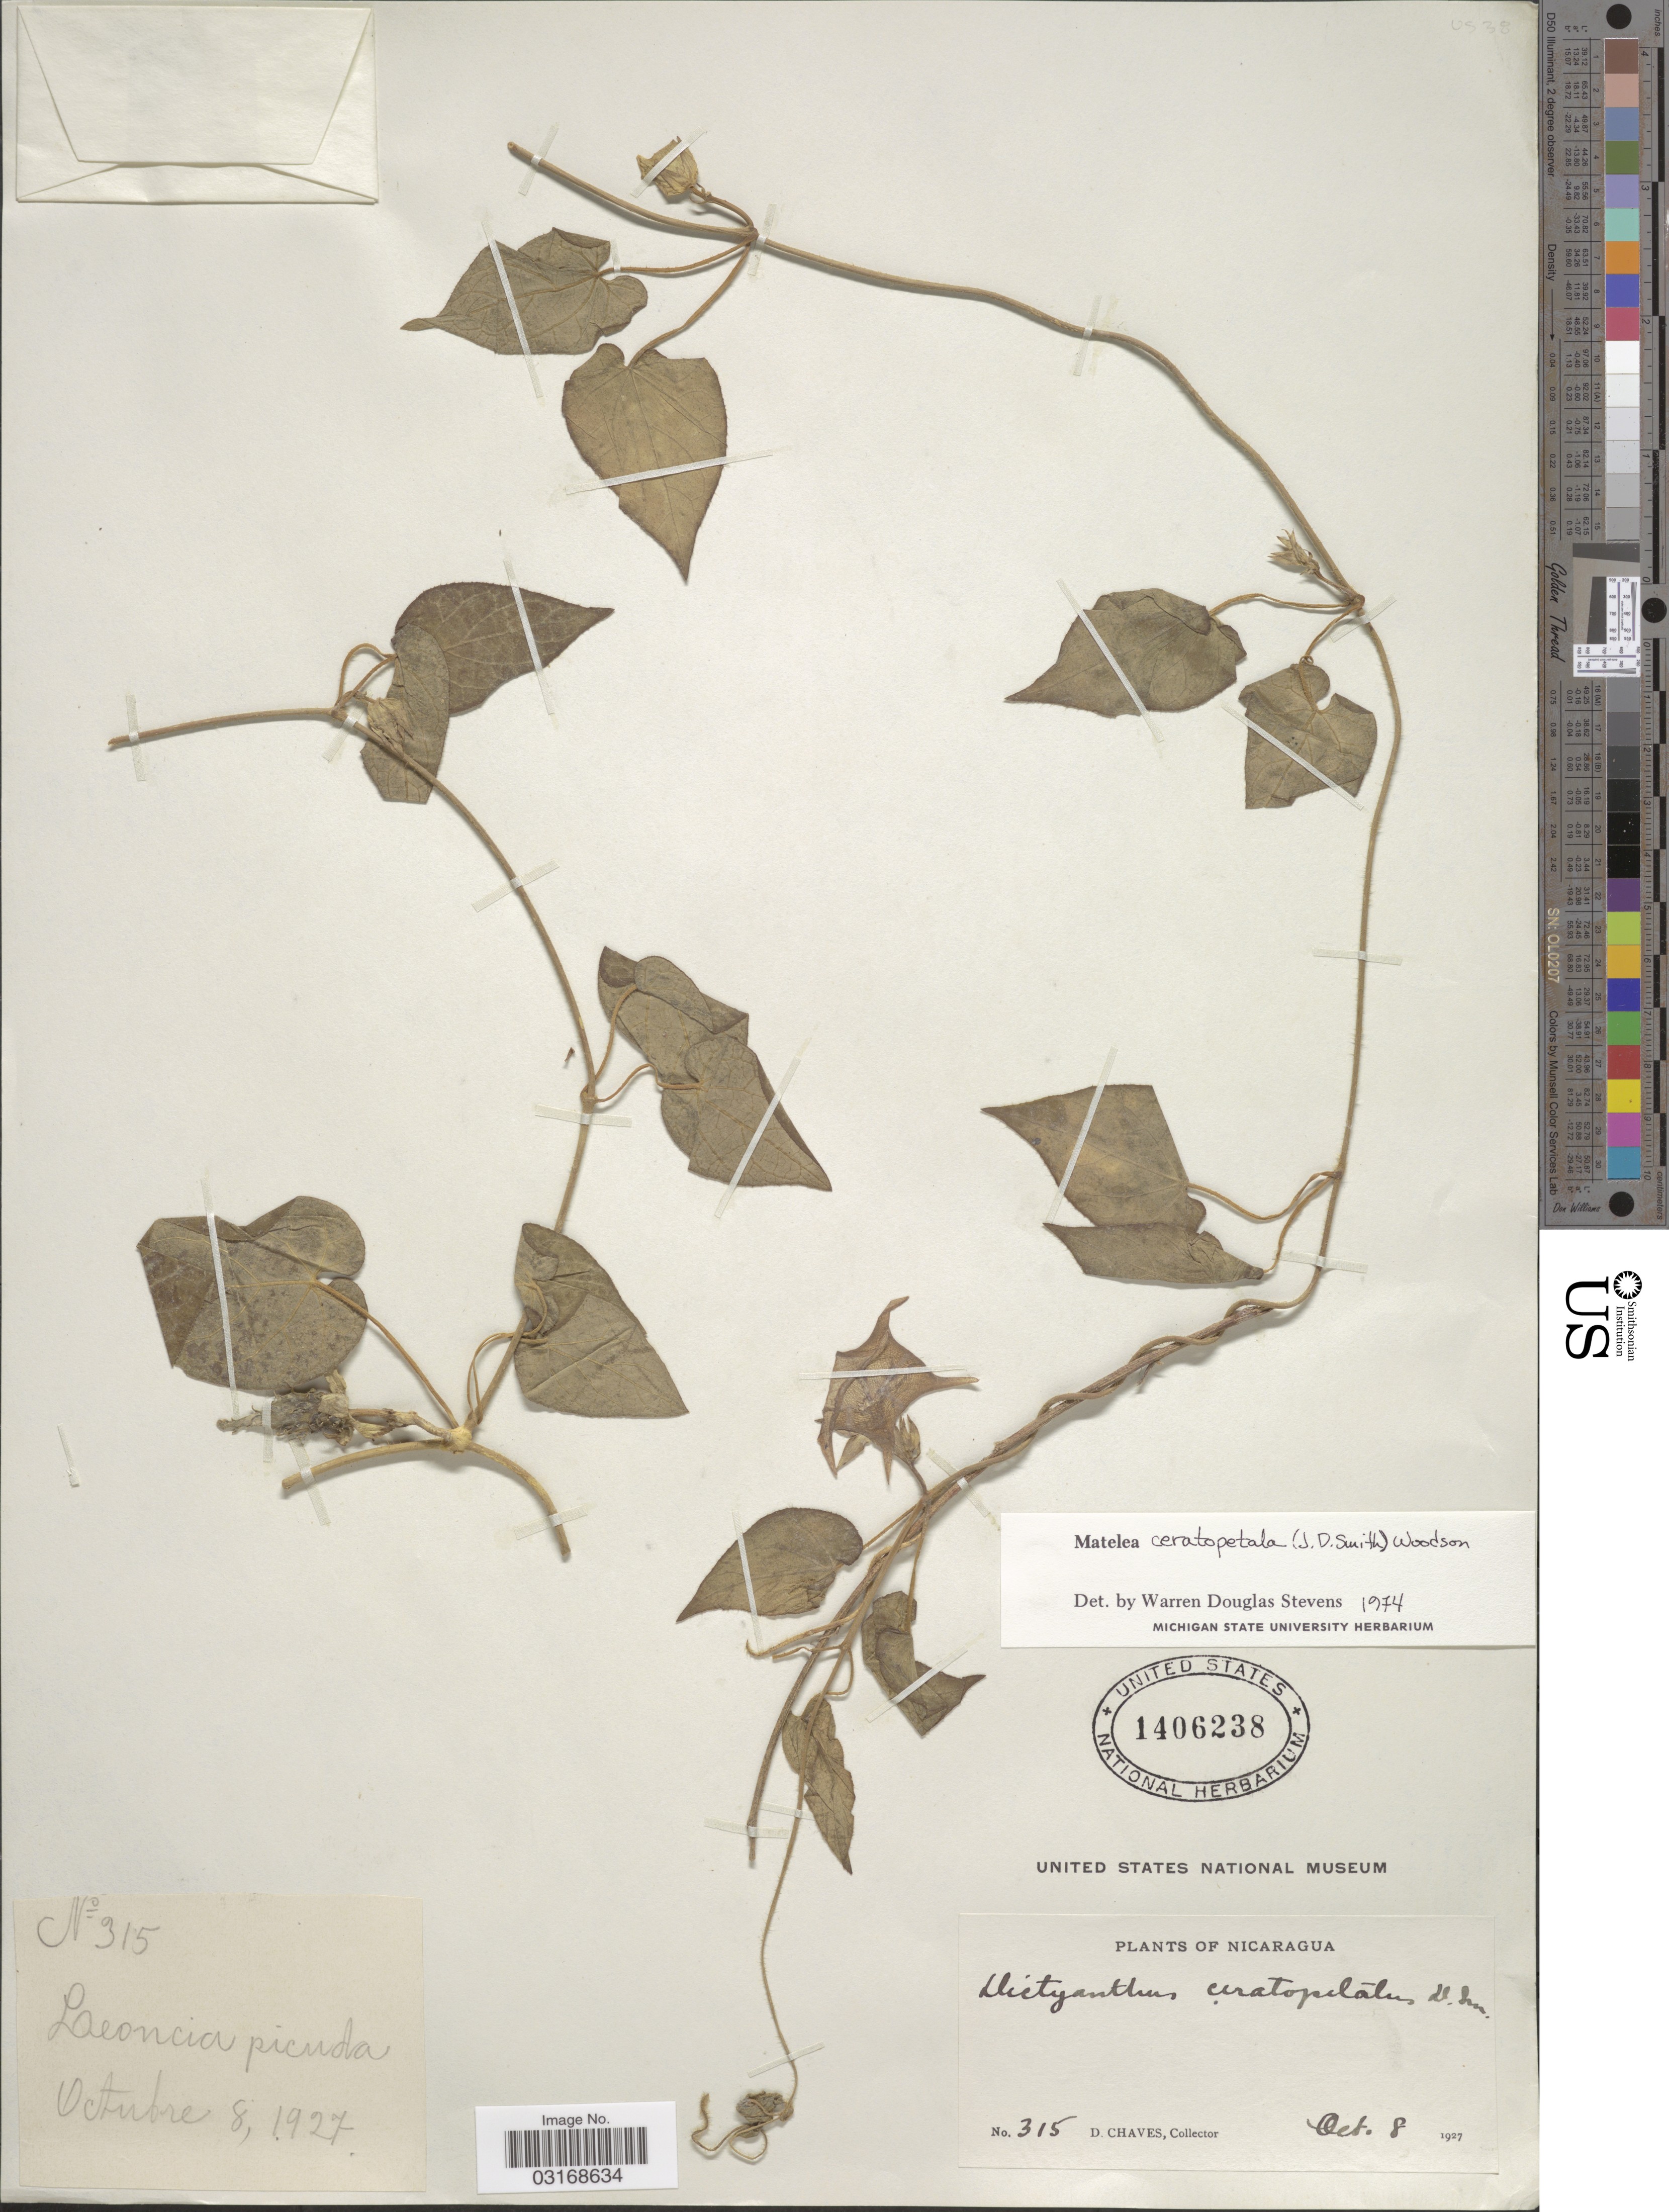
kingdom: Plantae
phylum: Tracheophyta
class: Magnoliopsida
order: Gentianales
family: Apocynaceae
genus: Matelea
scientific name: Matelea ceratopetala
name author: (Donn. Sm.) Woodson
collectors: D. Chaves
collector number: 315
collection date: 1927-10-08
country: Nicaragua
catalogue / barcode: US 1406238